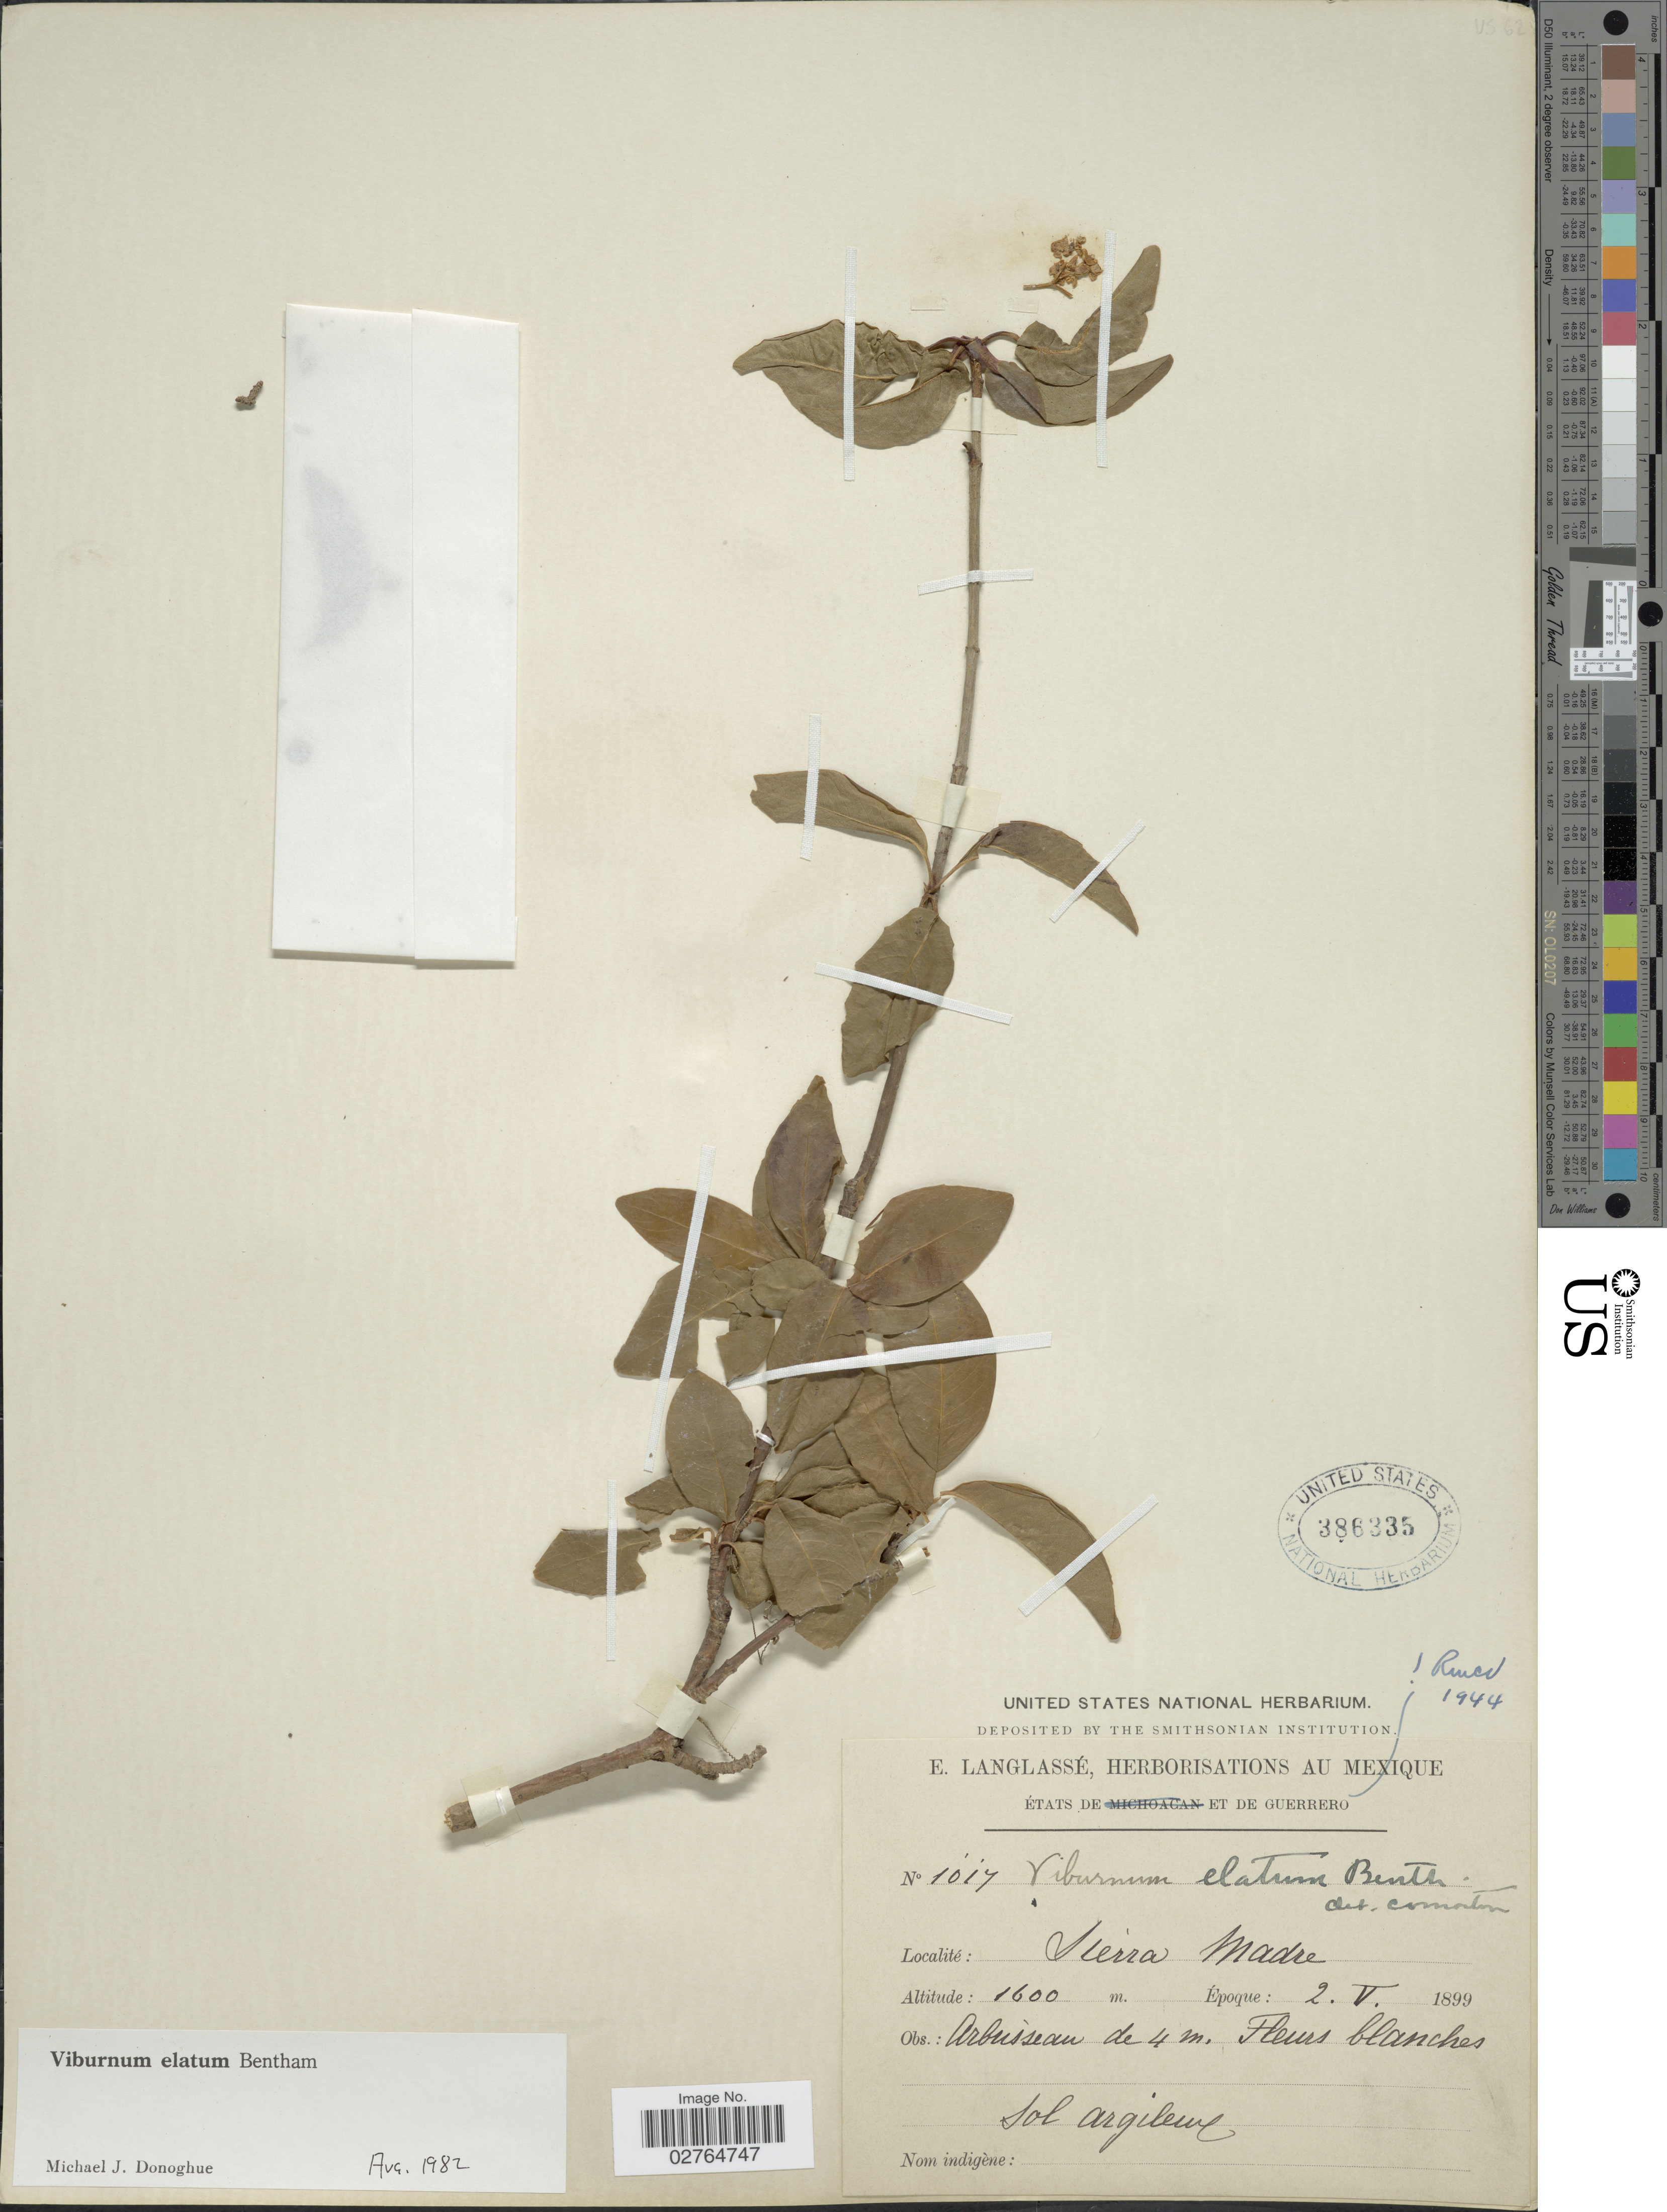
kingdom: Plantae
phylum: Tracheophyta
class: Magnoliopsida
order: Dipsacales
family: Viburnaceae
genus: Viburnum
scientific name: Viburnum elatum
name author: Benth.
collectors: E. Langlassé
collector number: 1017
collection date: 1899-05-02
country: Mexico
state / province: Guerrero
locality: Sierra Madre.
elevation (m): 1600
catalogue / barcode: US 386335